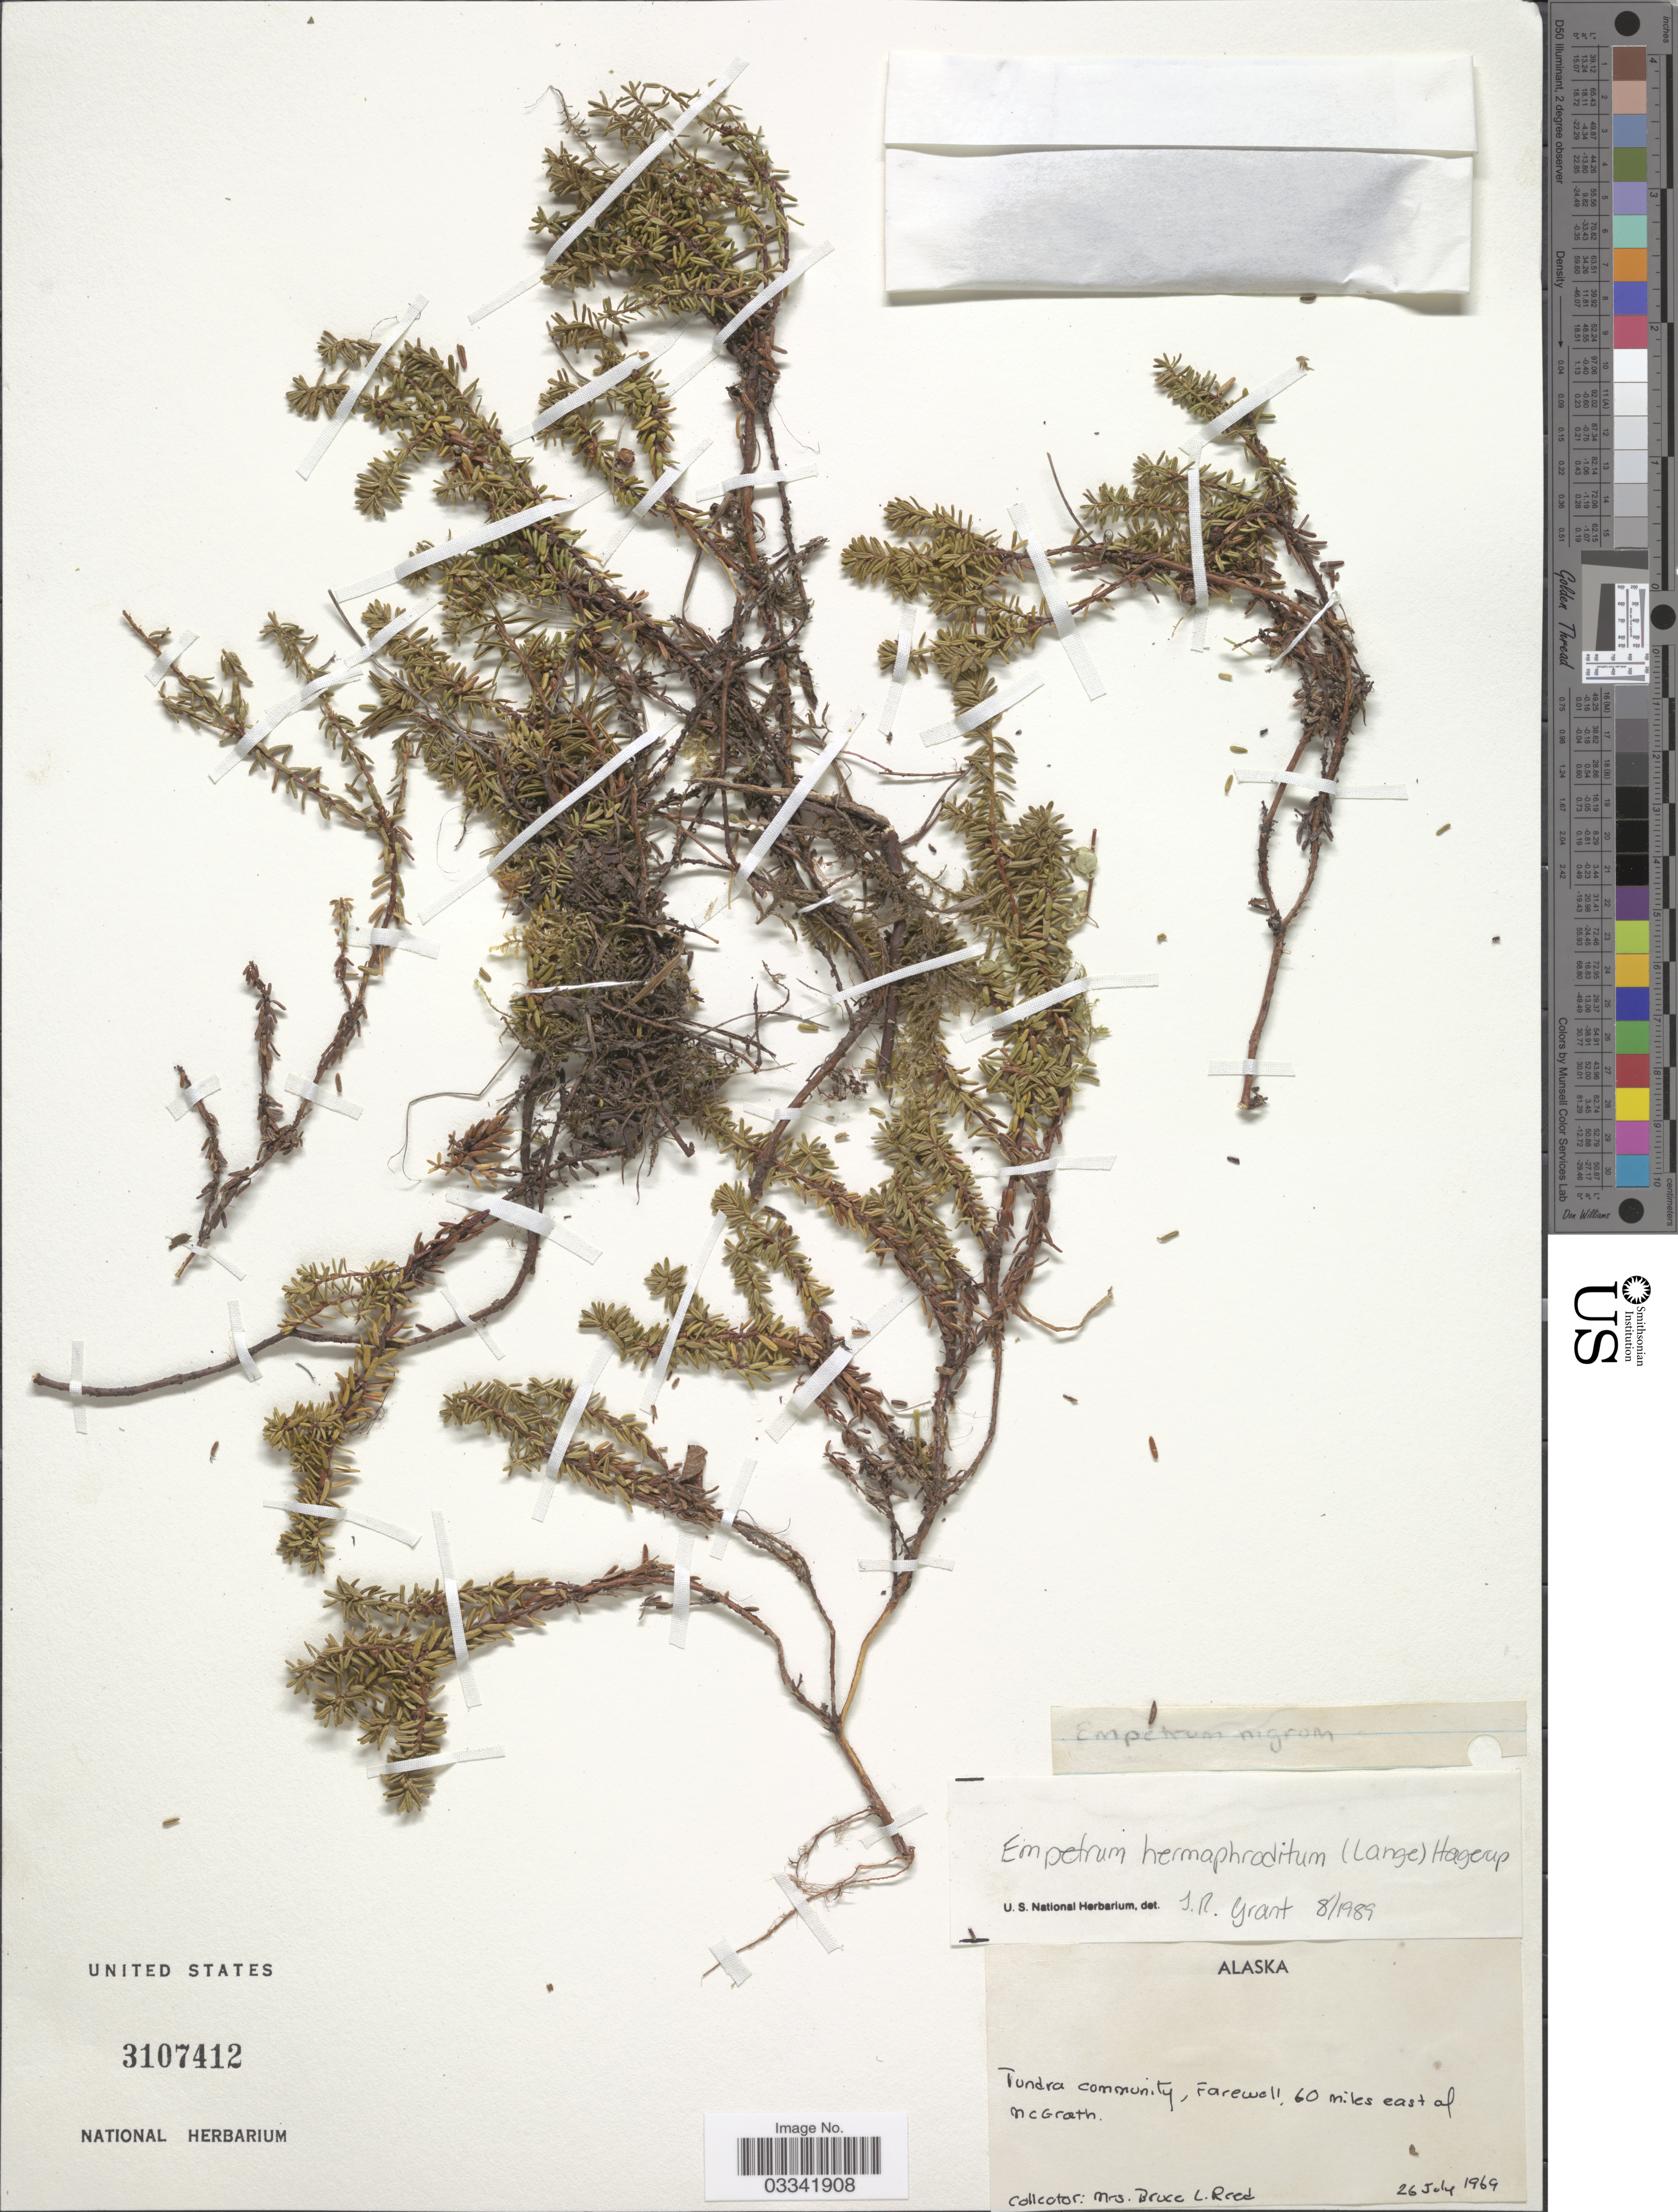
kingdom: Plantae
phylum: Tracheophyta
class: Magnoliopsida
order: Ericales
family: Ericaceae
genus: Empetrum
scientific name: Empetrum nigrum subsp. hermaphroditum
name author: (Hagerup) Böcher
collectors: B. Reed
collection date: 1969-07-26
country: United States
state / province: Alaska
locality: Tundra community, Farewell, 60 miles east of McGrath.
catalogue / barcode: US 3107412